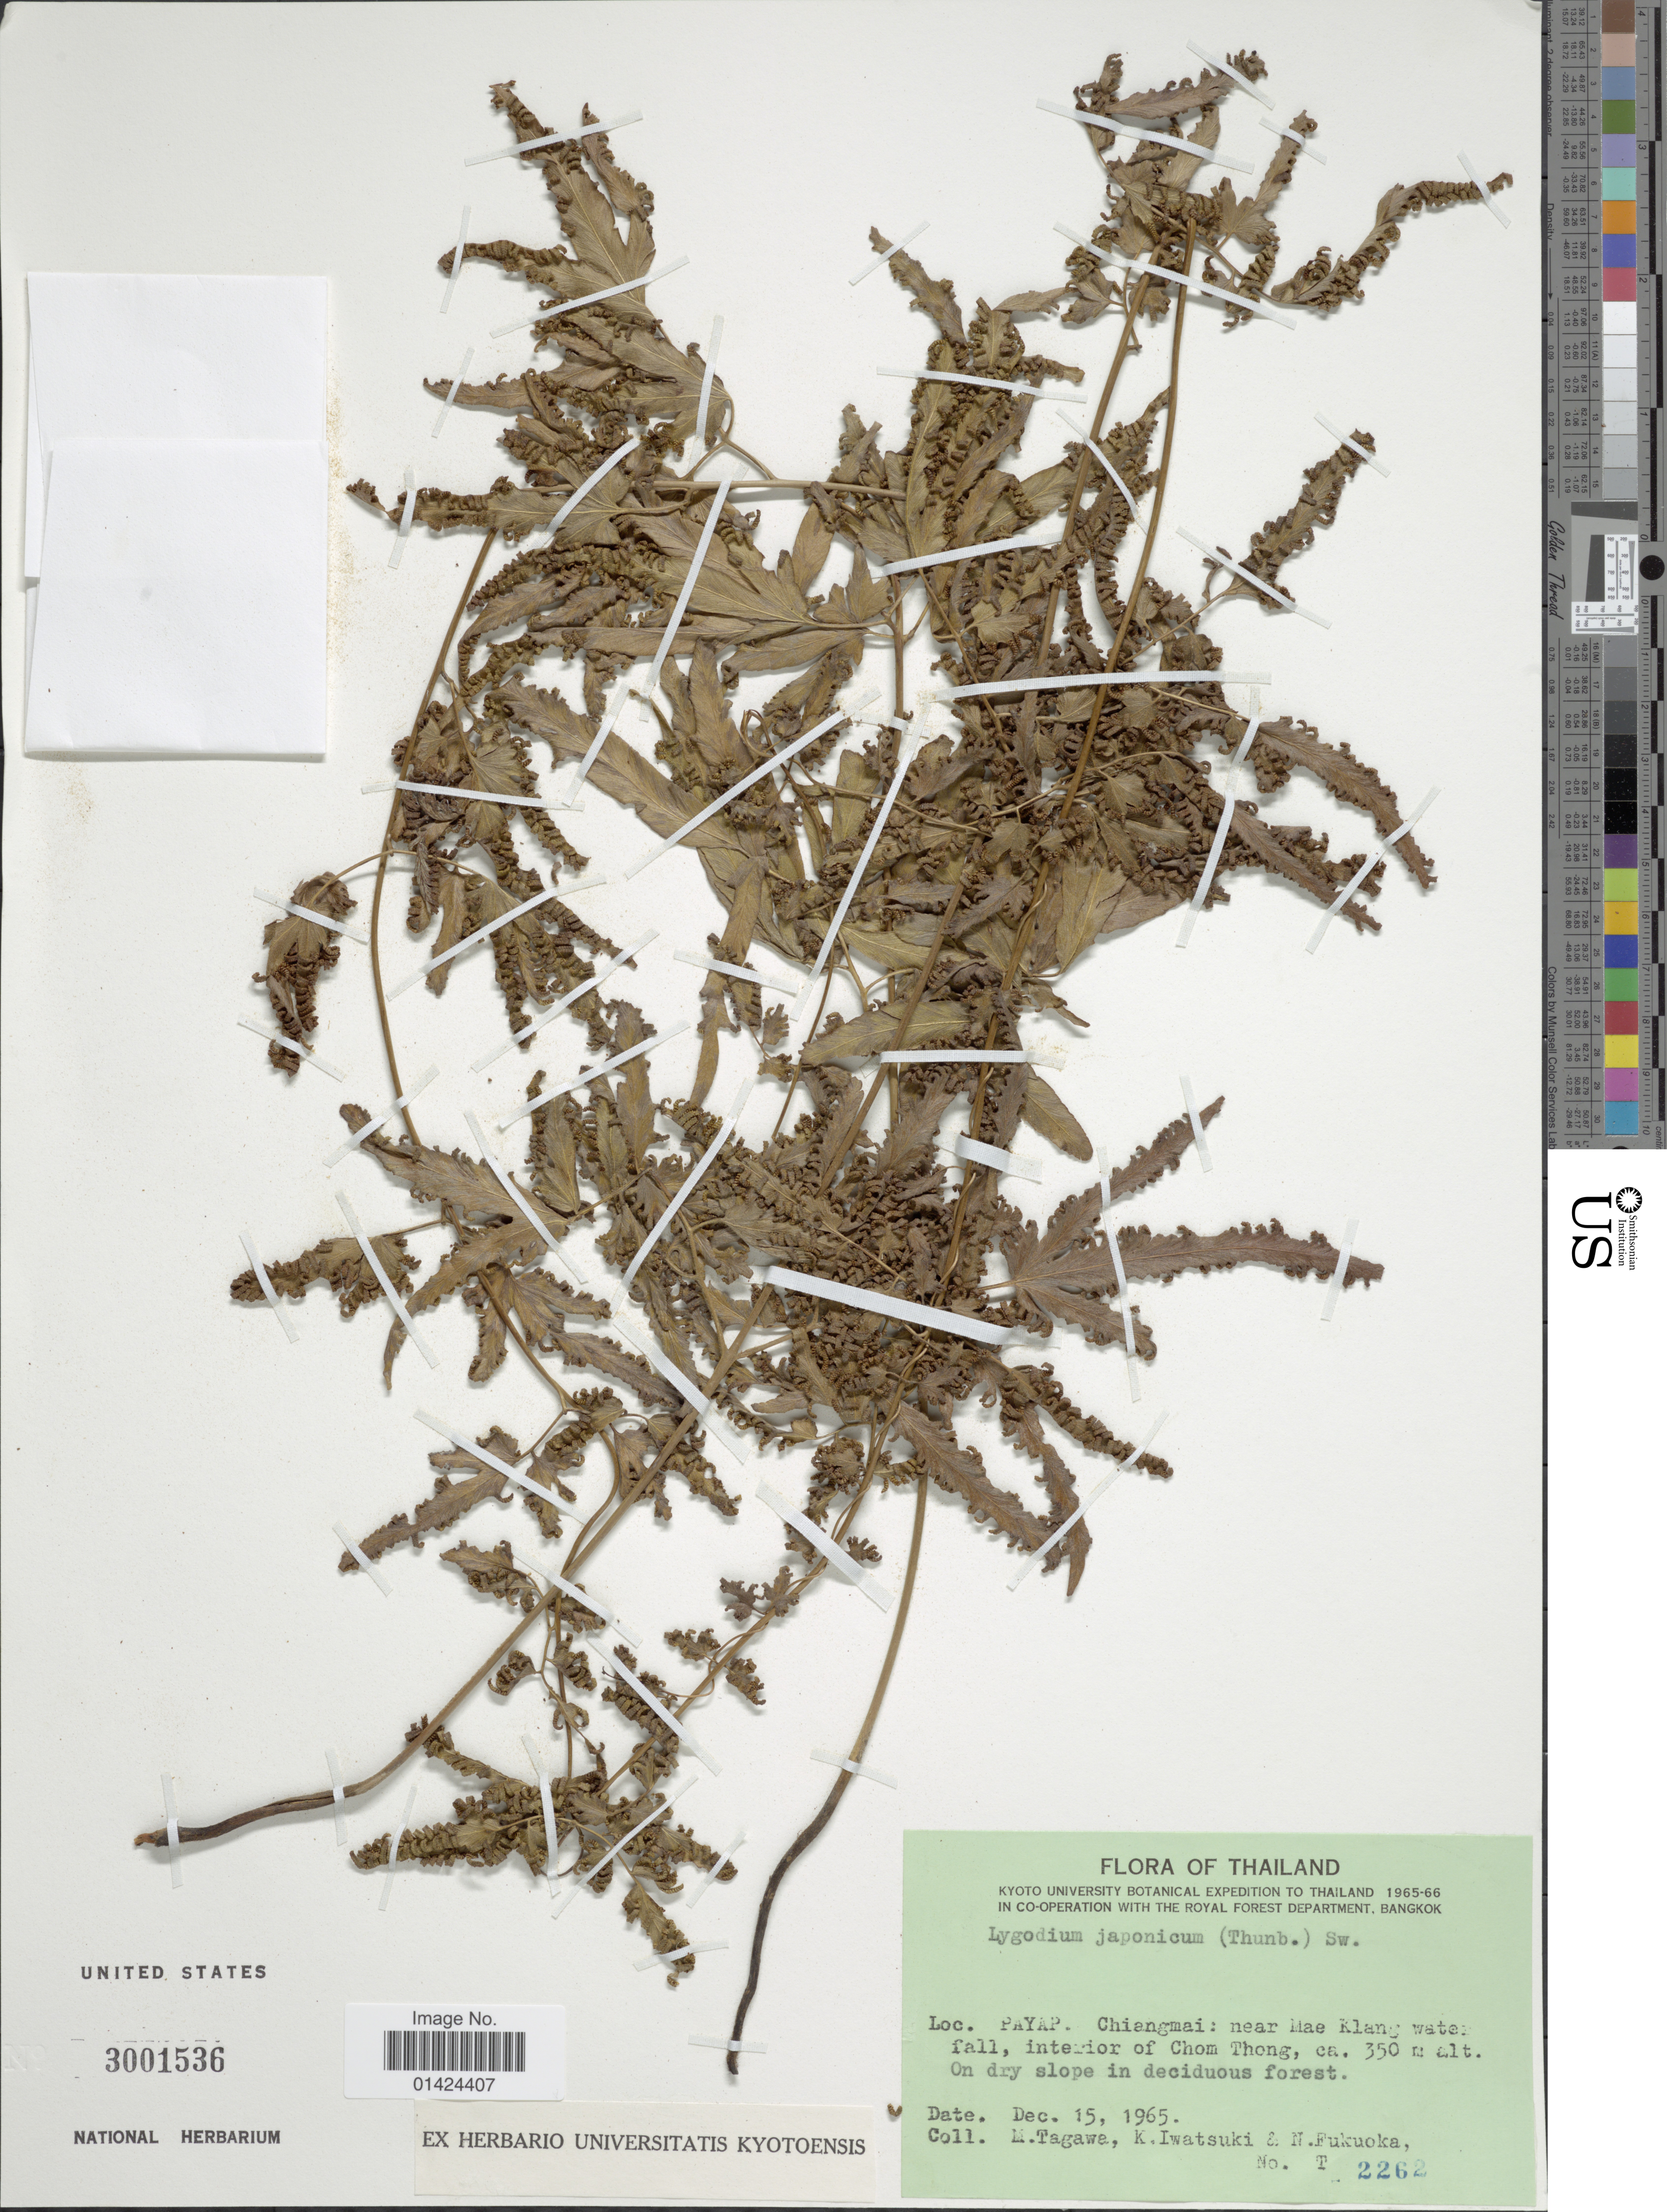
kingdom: Plantae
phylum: Tracheophyta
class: Polypodiopsida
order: Schizaeales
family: Lygodiaceae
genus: Lygodium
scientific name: Lygodium japonicum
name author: (Thunb.) Sw.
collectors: M. Tagawa, K. Iwatsuki & N. Fukuoka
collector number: T2262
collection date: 1965-12-15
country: Thailand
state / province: Chiang Mai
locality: Payap. Near Mae Klang waterfall, interior of Chom Thong. On dry slope in deciduous forest.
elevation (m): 350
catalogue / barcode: US 3001536